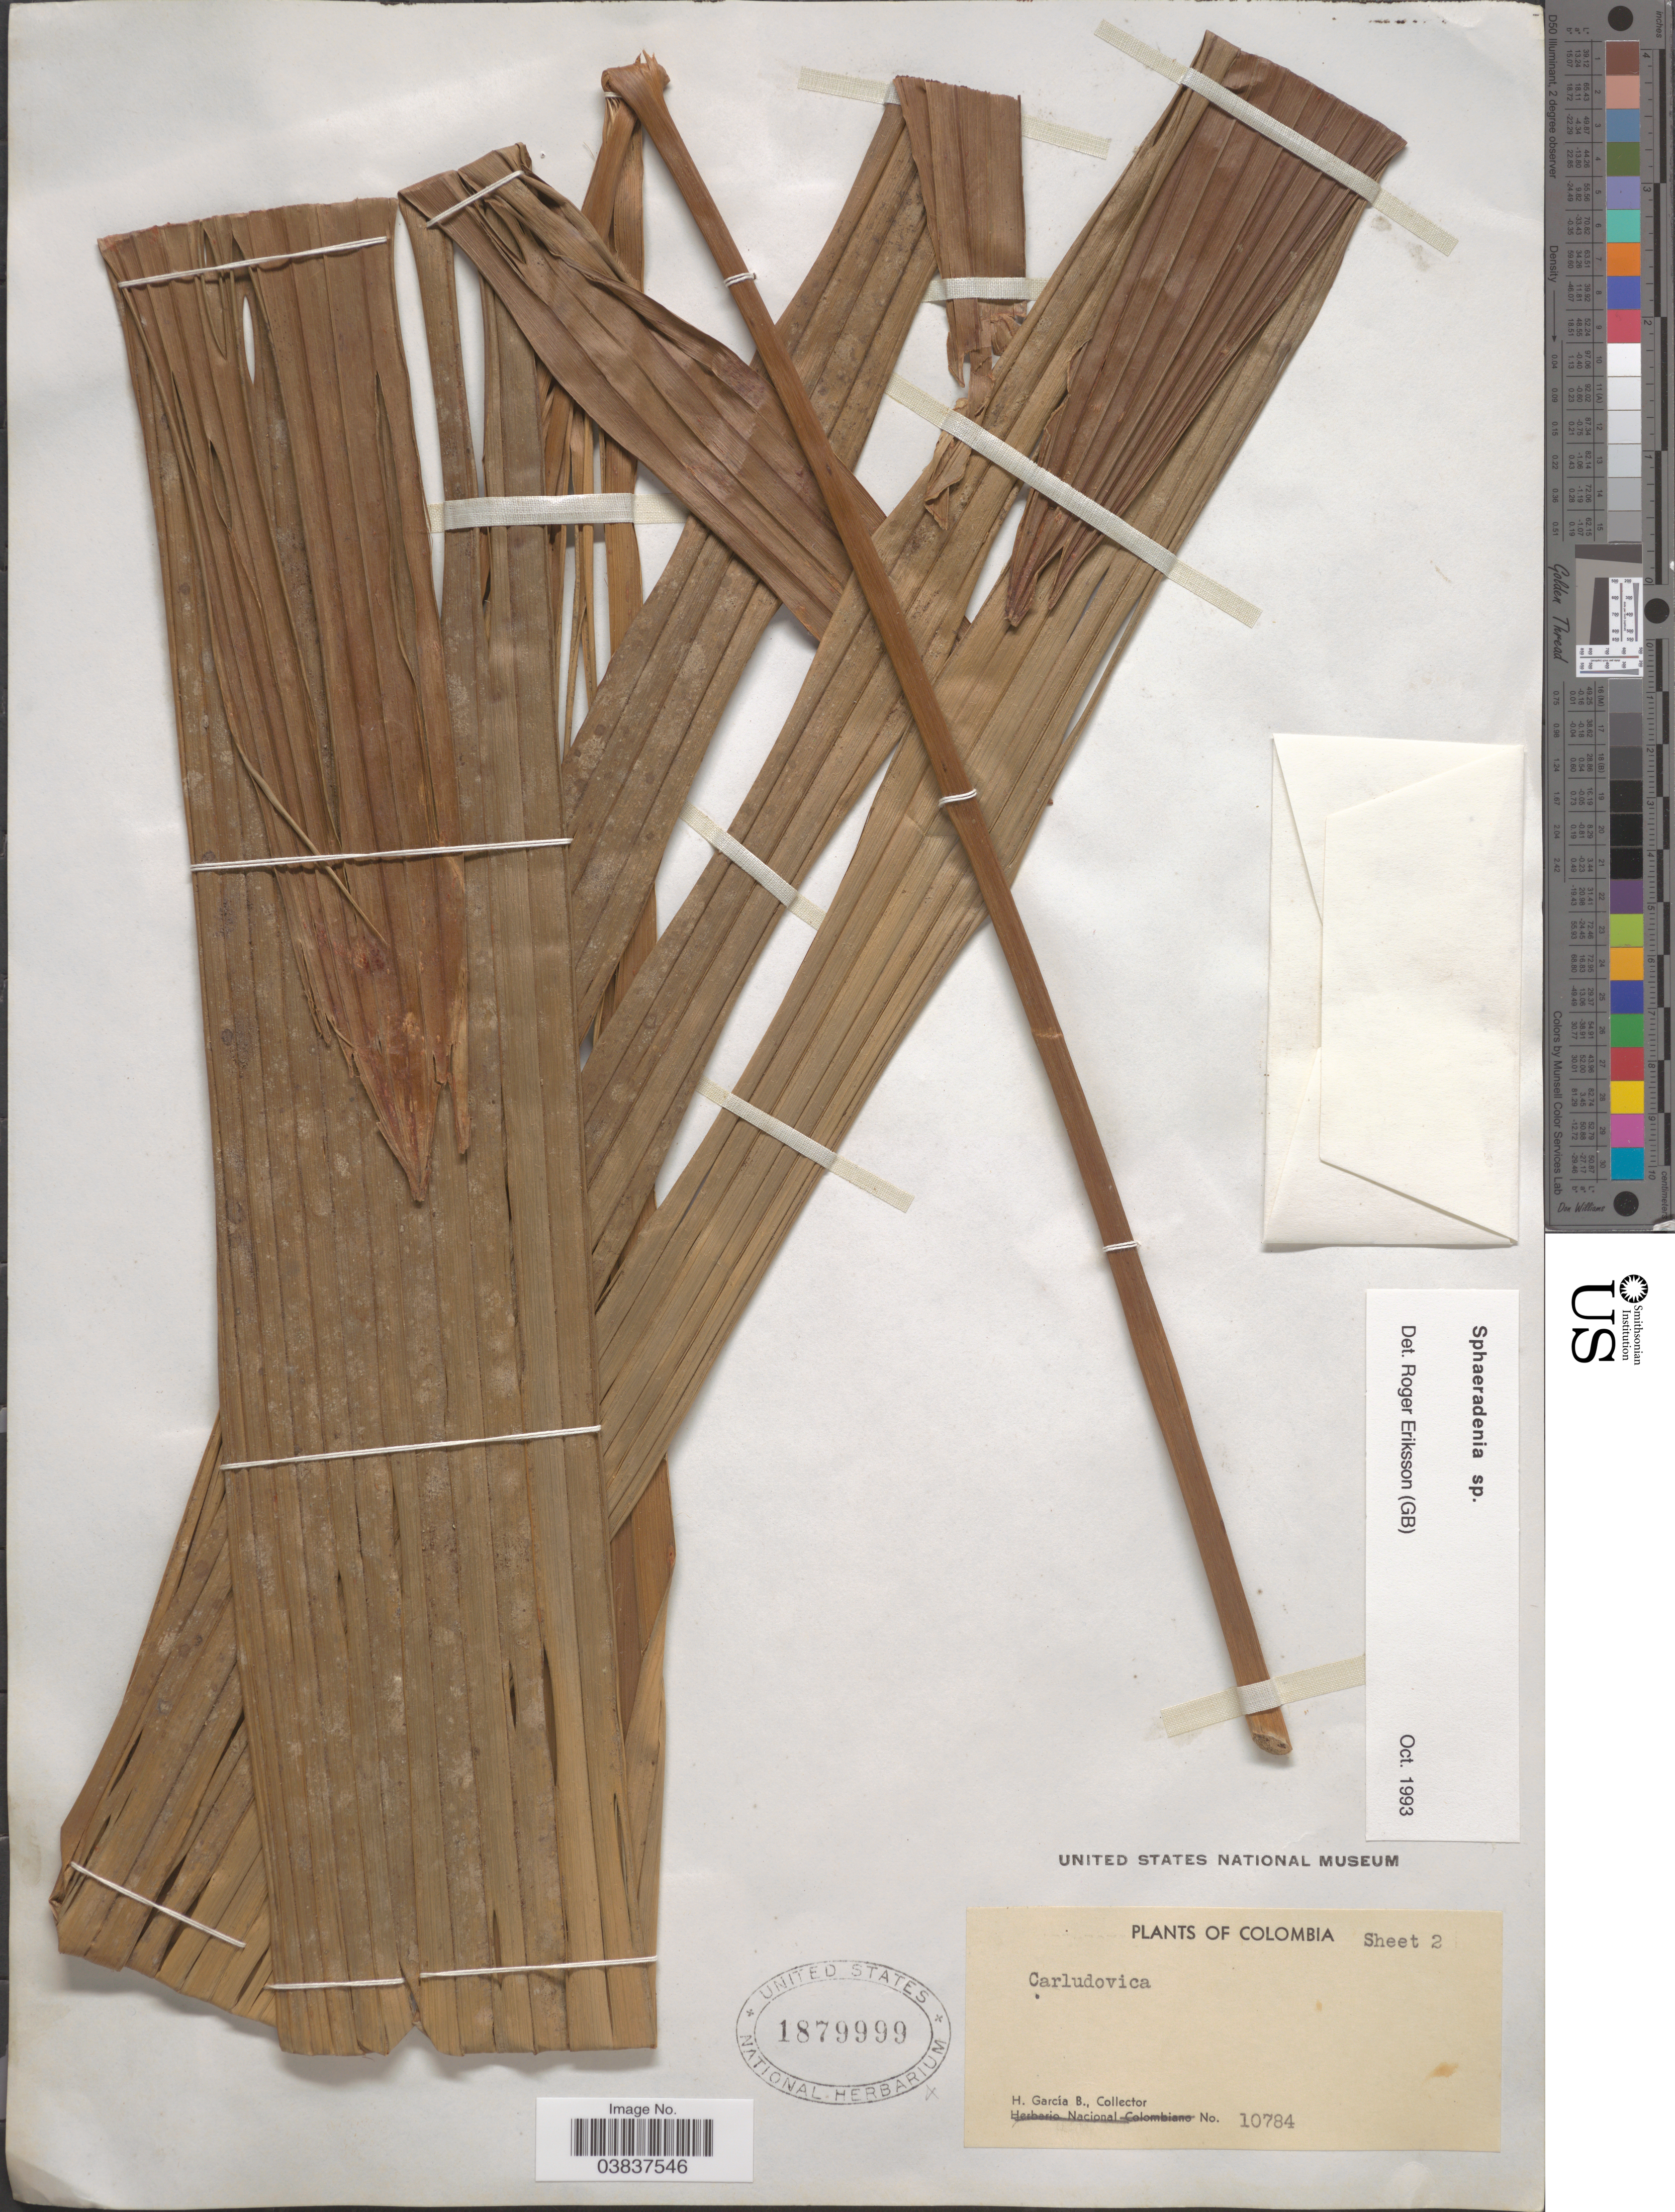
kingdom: Plantae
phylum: Tracheophyta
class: Liliopsida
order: Pandanales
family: Cyclanthaceae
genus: Sphaeradenia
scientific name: Sphaeradenia sp.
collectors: H. García B.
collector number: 10784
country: Colombia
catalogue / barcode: US 1879999